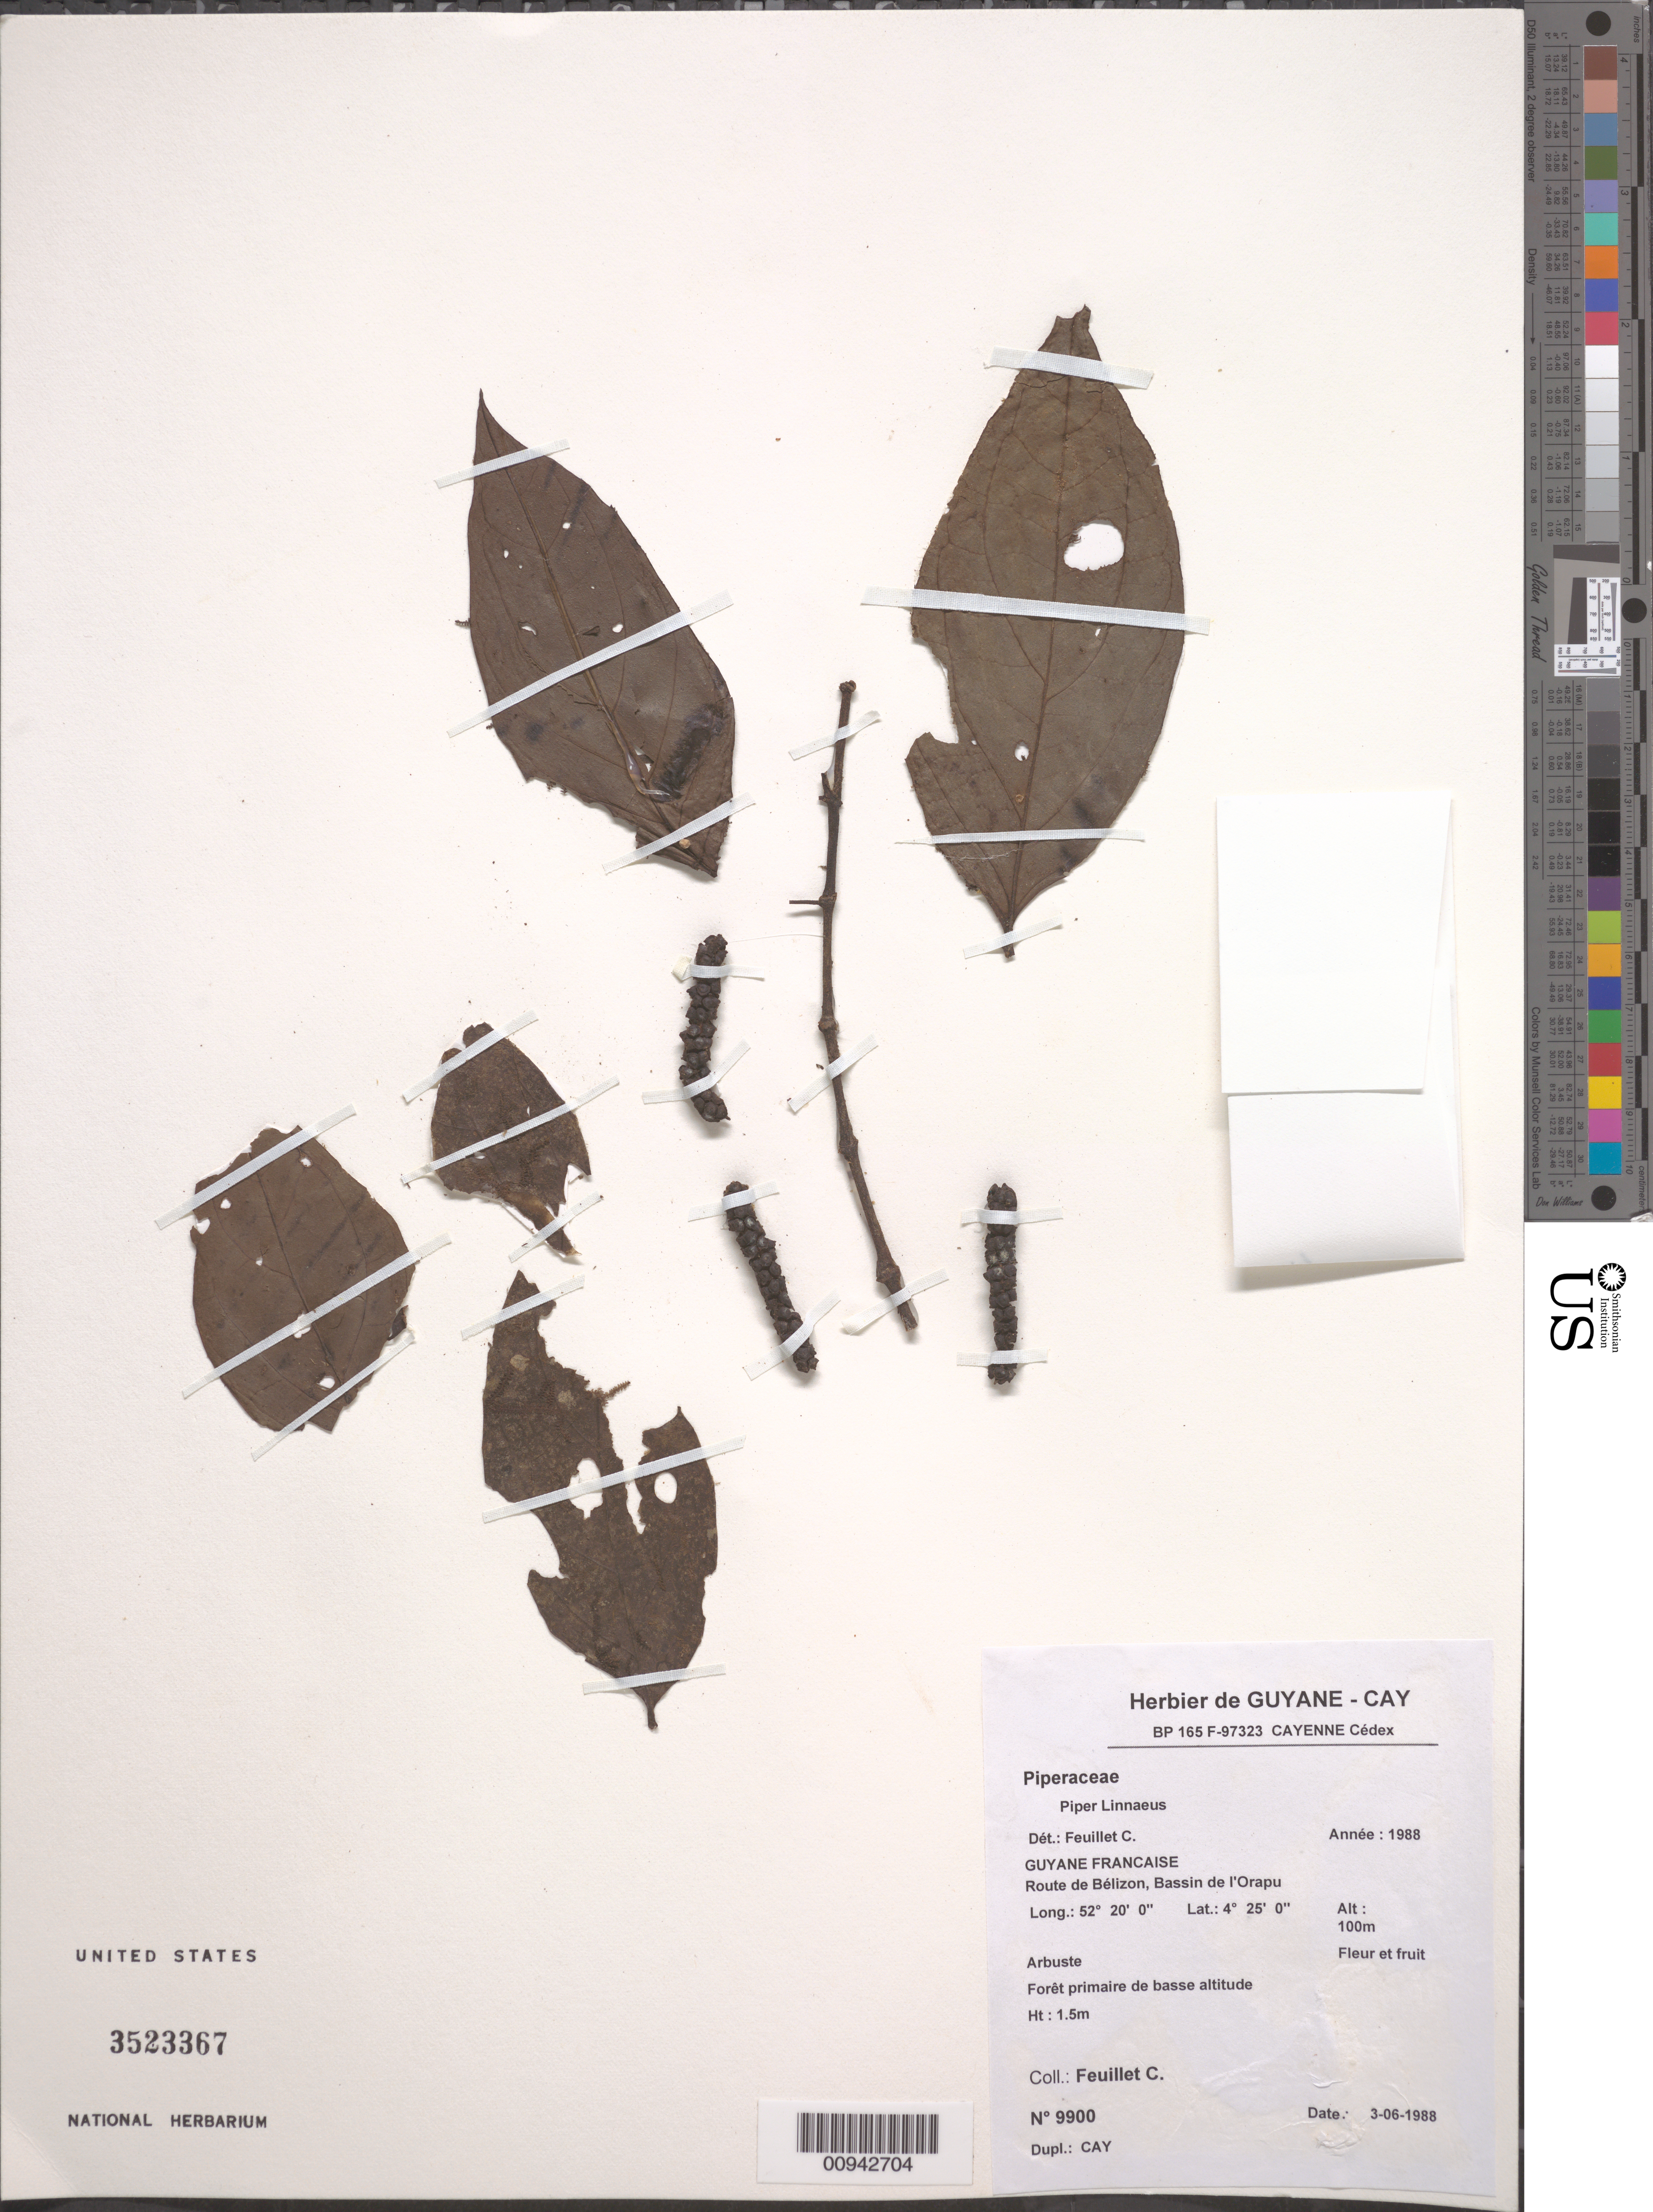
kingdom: Plantae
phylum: Tracheophyta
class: Magnoliopsida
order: Piperales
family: Piperaceae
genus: Piper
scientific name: Piper sp.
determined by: Feuillet, C.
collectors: C. Feuillet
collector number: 9900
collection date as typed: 3 Jun 1988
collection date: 1988-06-03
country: French Guiana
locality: Route de Bélizon, Bassin de l'Orapu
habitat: Foret primaire de basse altitude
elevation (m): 100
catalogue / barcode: US 3523367